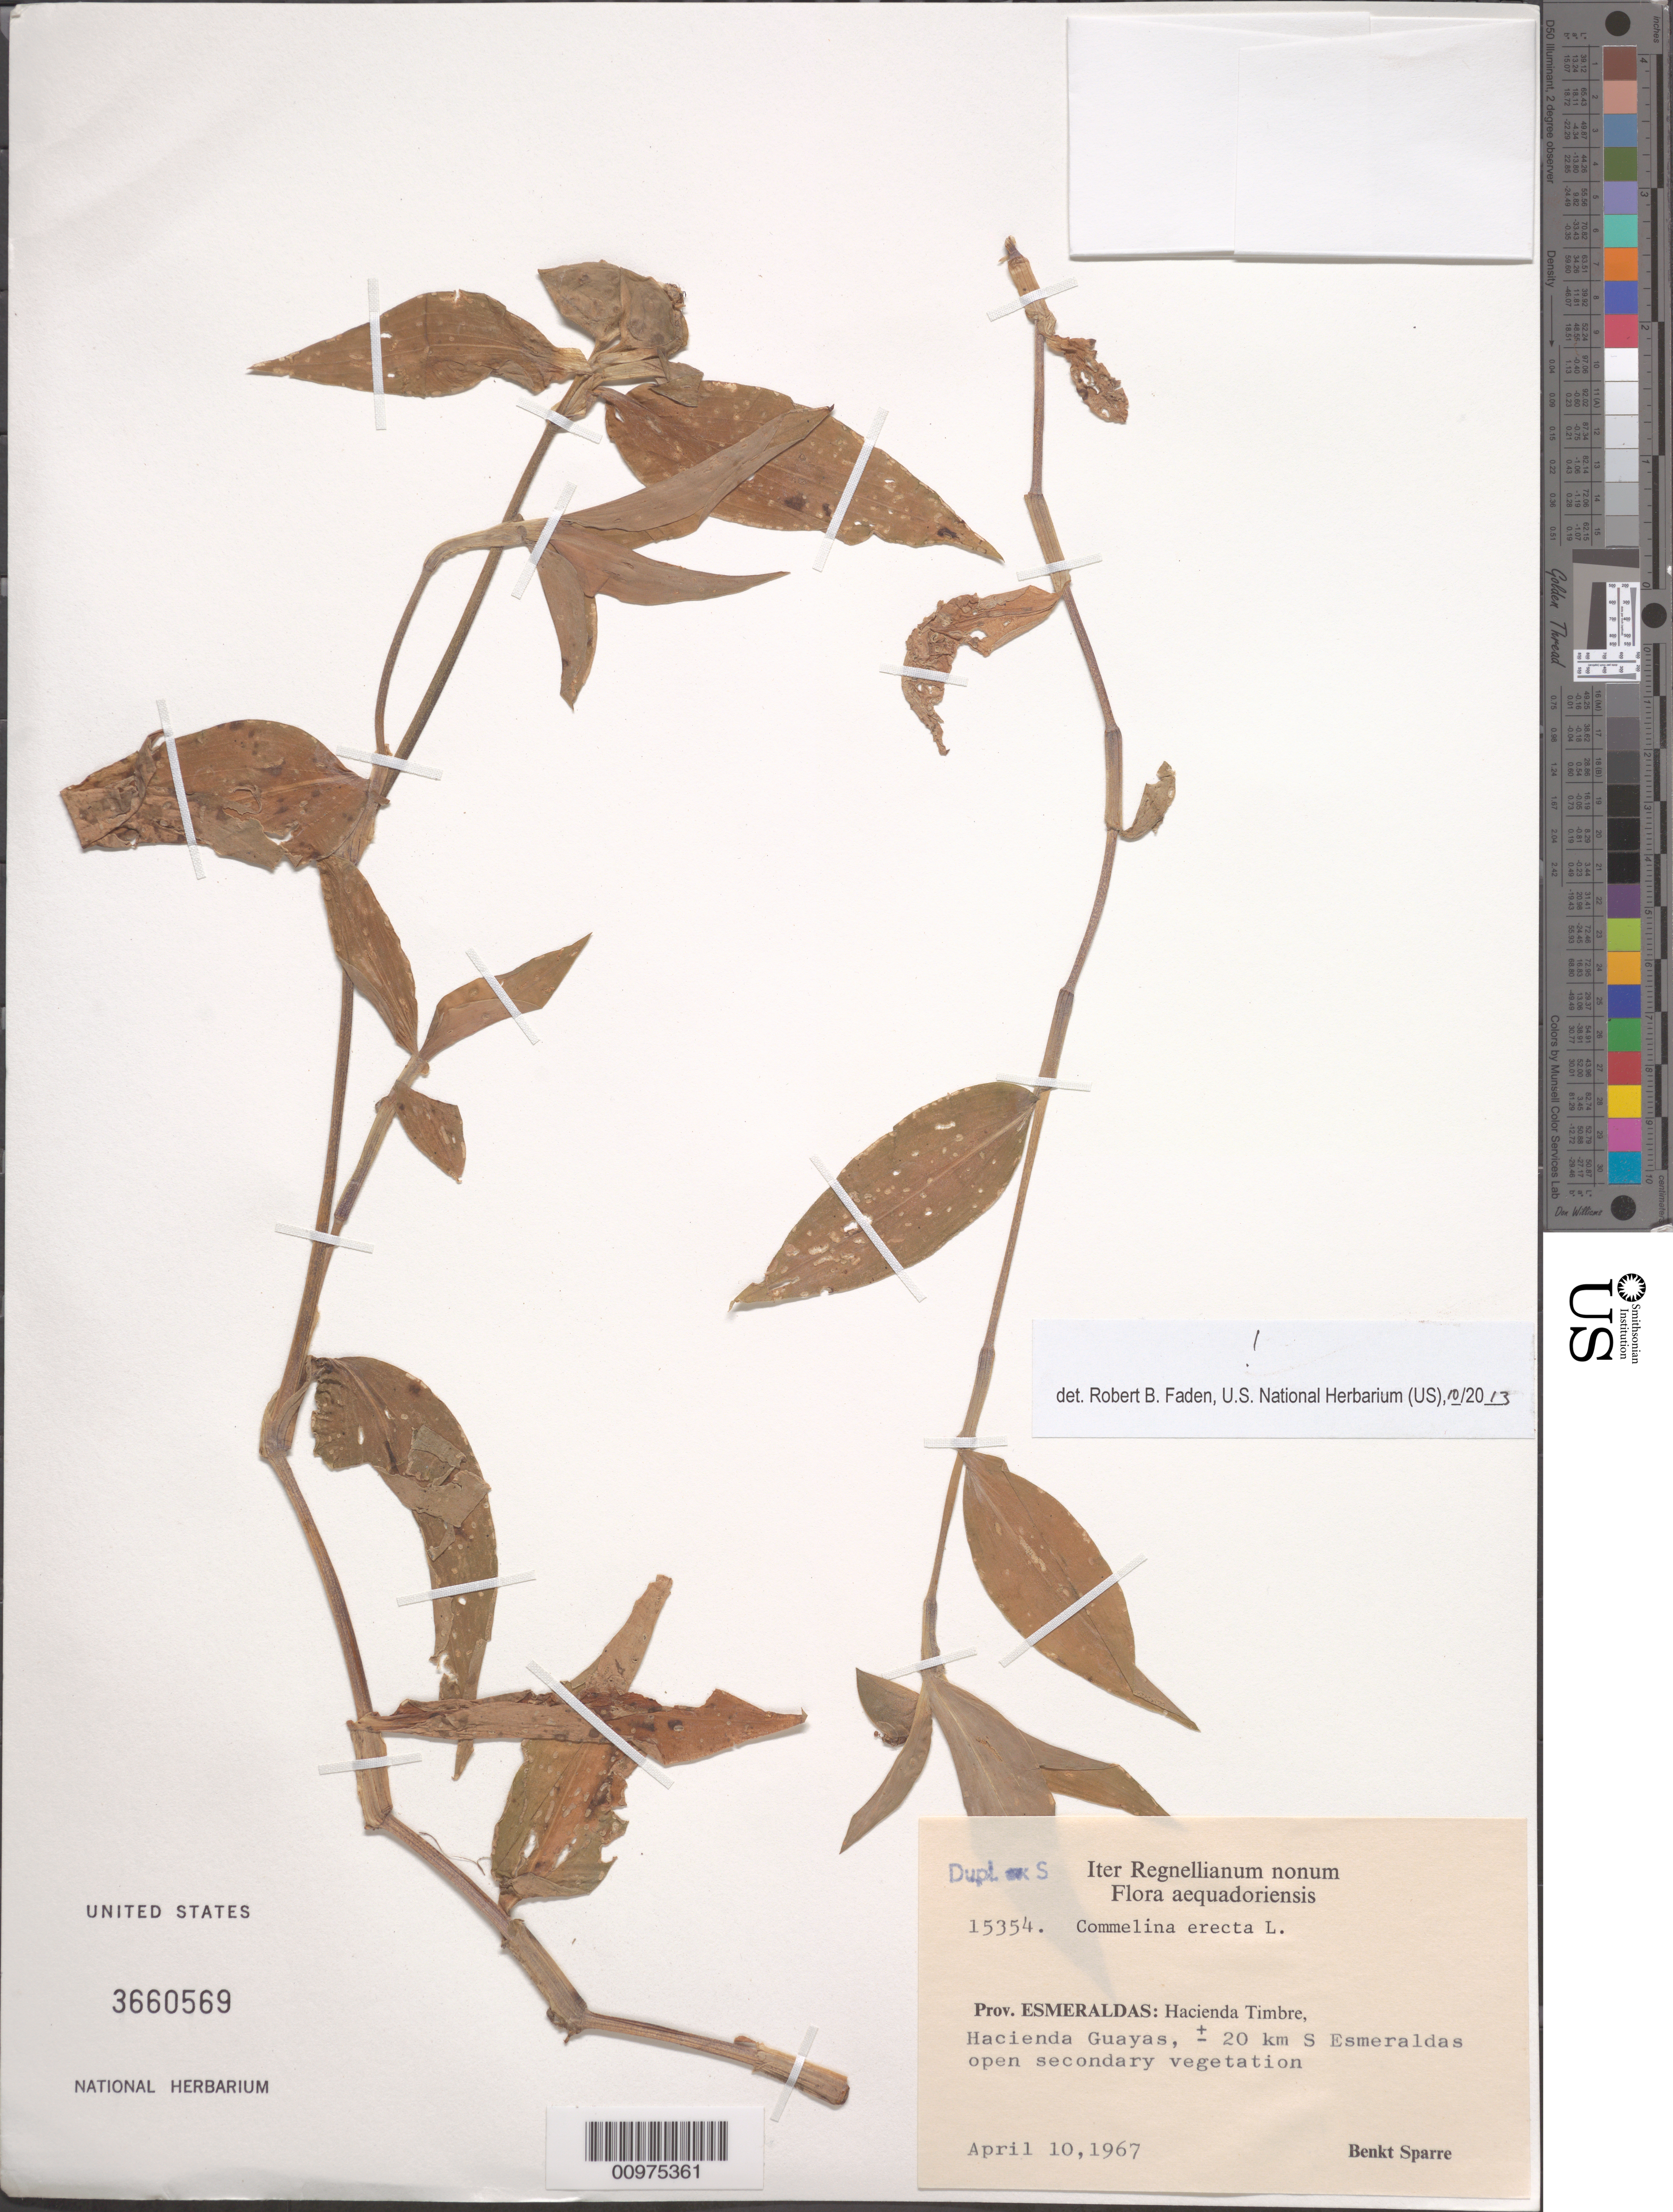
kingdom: Plantae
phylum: Tracheophyta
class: Liliopsida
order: Commelinales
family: Commelinaceae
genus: Commelina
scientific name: Commelina erecta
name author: L.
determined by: Faden, Robert B., (US), Smithsonian Institution - National Museum of Natural History (UNITED STATES)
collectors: B. Sparre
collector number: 15354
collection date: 1967-04-10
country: Ecuador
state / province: Esmeraldas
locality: Hacienda Timbre, Hacienda Guayas, ± 20 km S Esmeraldas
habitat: open secondary vegetation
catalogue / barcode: US 3660569